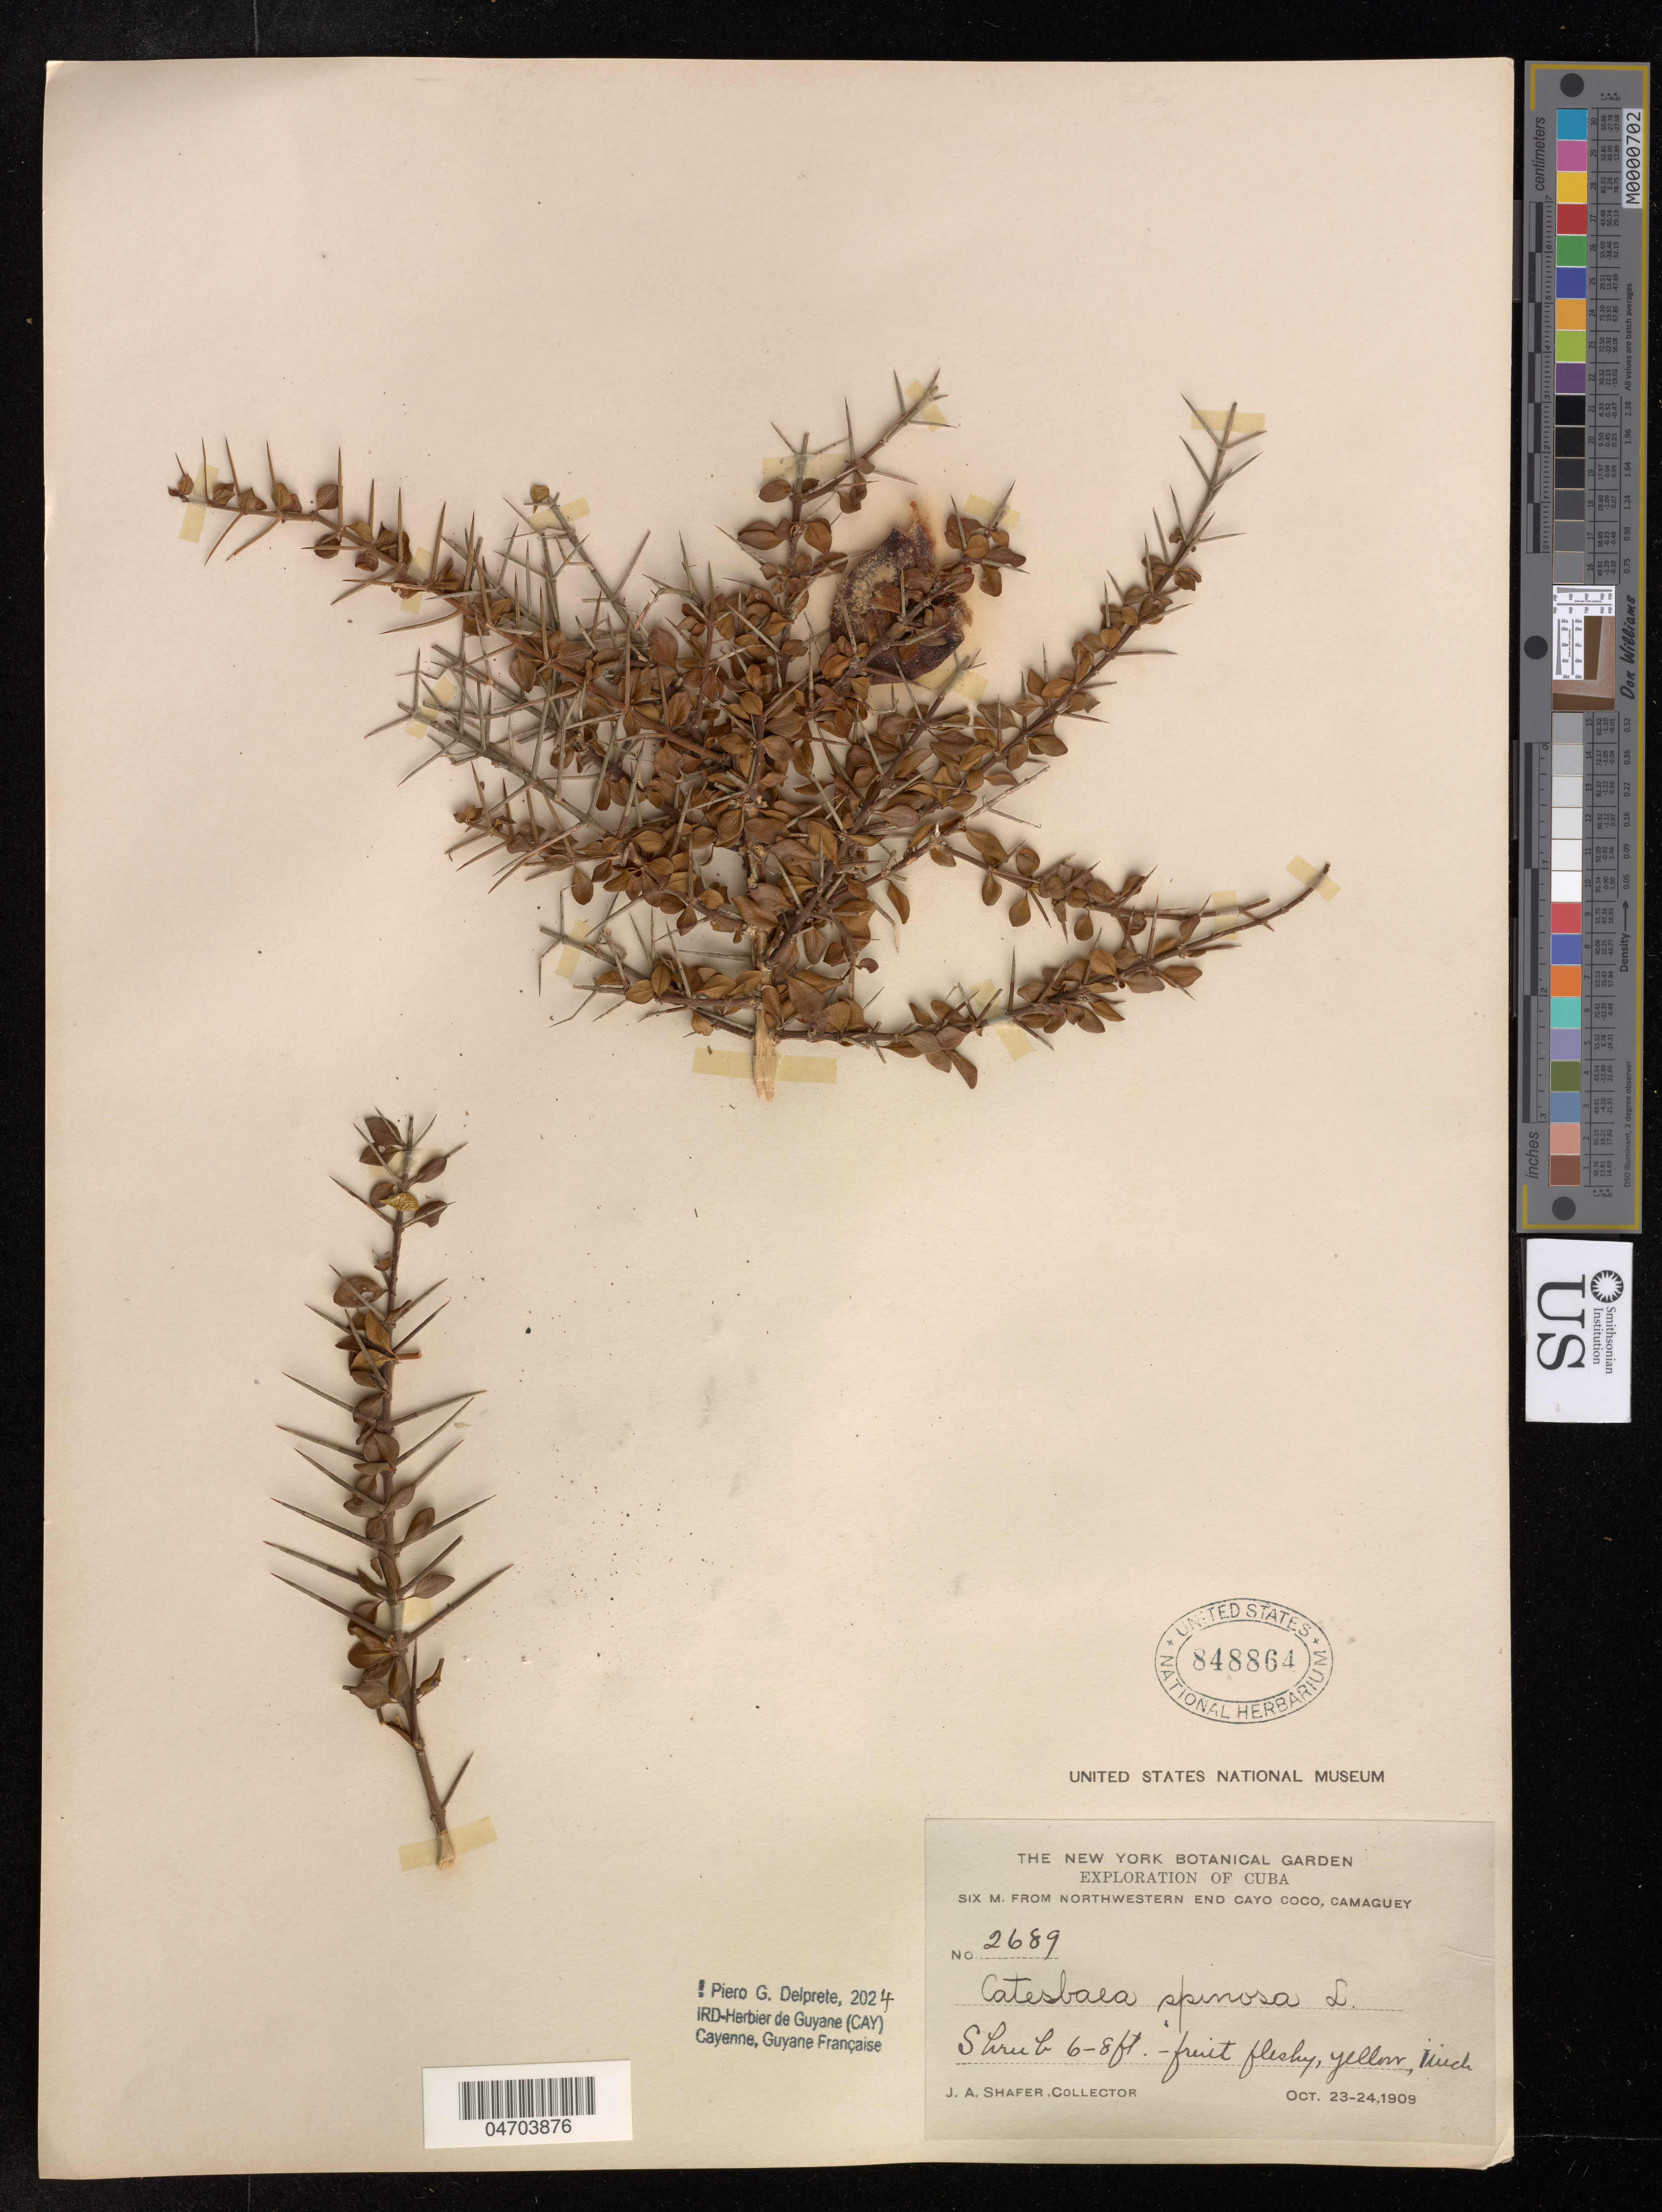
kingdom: Plantae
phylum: Tracheophyta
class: Magnoliopsida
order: Gentianales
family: Rubiaceae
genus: Catesbaea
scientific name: Catesbaea spinosa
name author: L.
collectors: J. A. Shafer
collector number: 2689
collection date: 1909-10-23/1909-10-24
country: Cuba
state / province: Camagüey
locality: Six M. from Northwestern End.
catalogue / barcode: US 848864